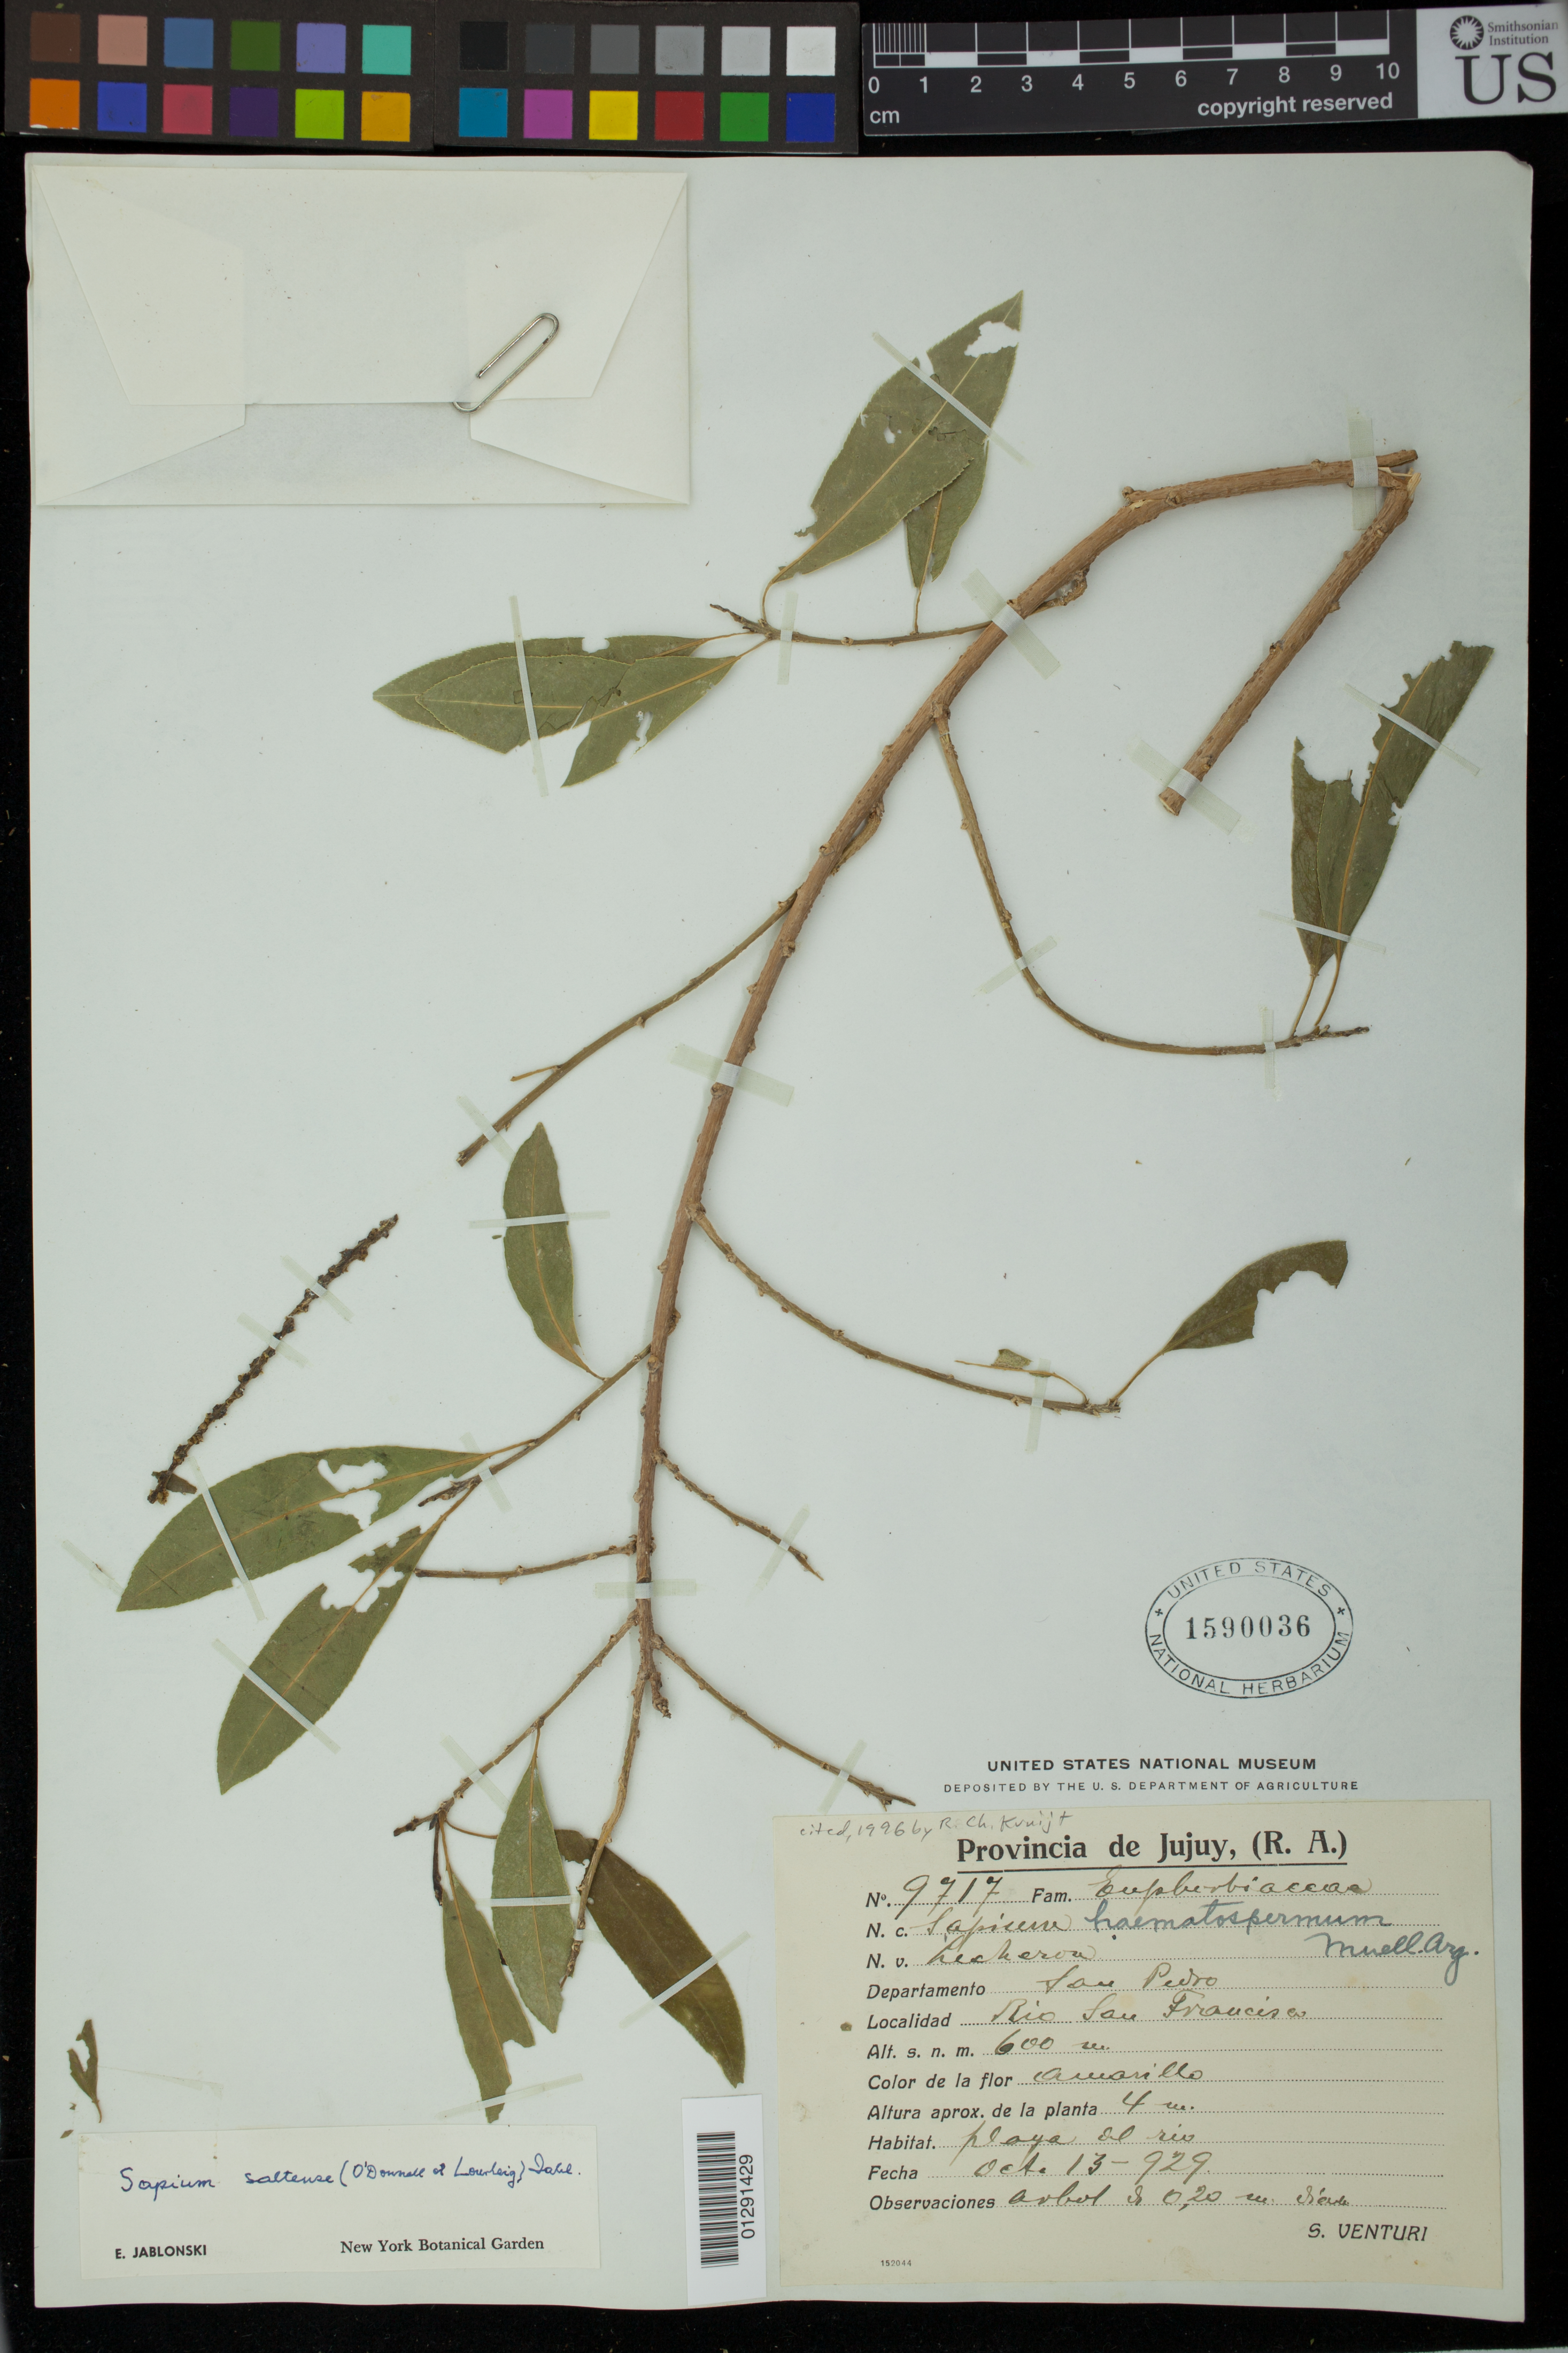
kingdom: Plantae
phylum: Tracheophyta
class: Magnoliopsida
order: Malpighiales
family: Euphorbiaceae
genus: Sapium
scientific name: Sapium haematospermum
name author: Müll. Arg.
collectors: S. Venturi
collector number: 9717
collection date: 1929-10-13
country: Argentina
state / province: Jujuy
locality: San Pedro, Rio San Francisco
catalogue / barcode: US 1590036